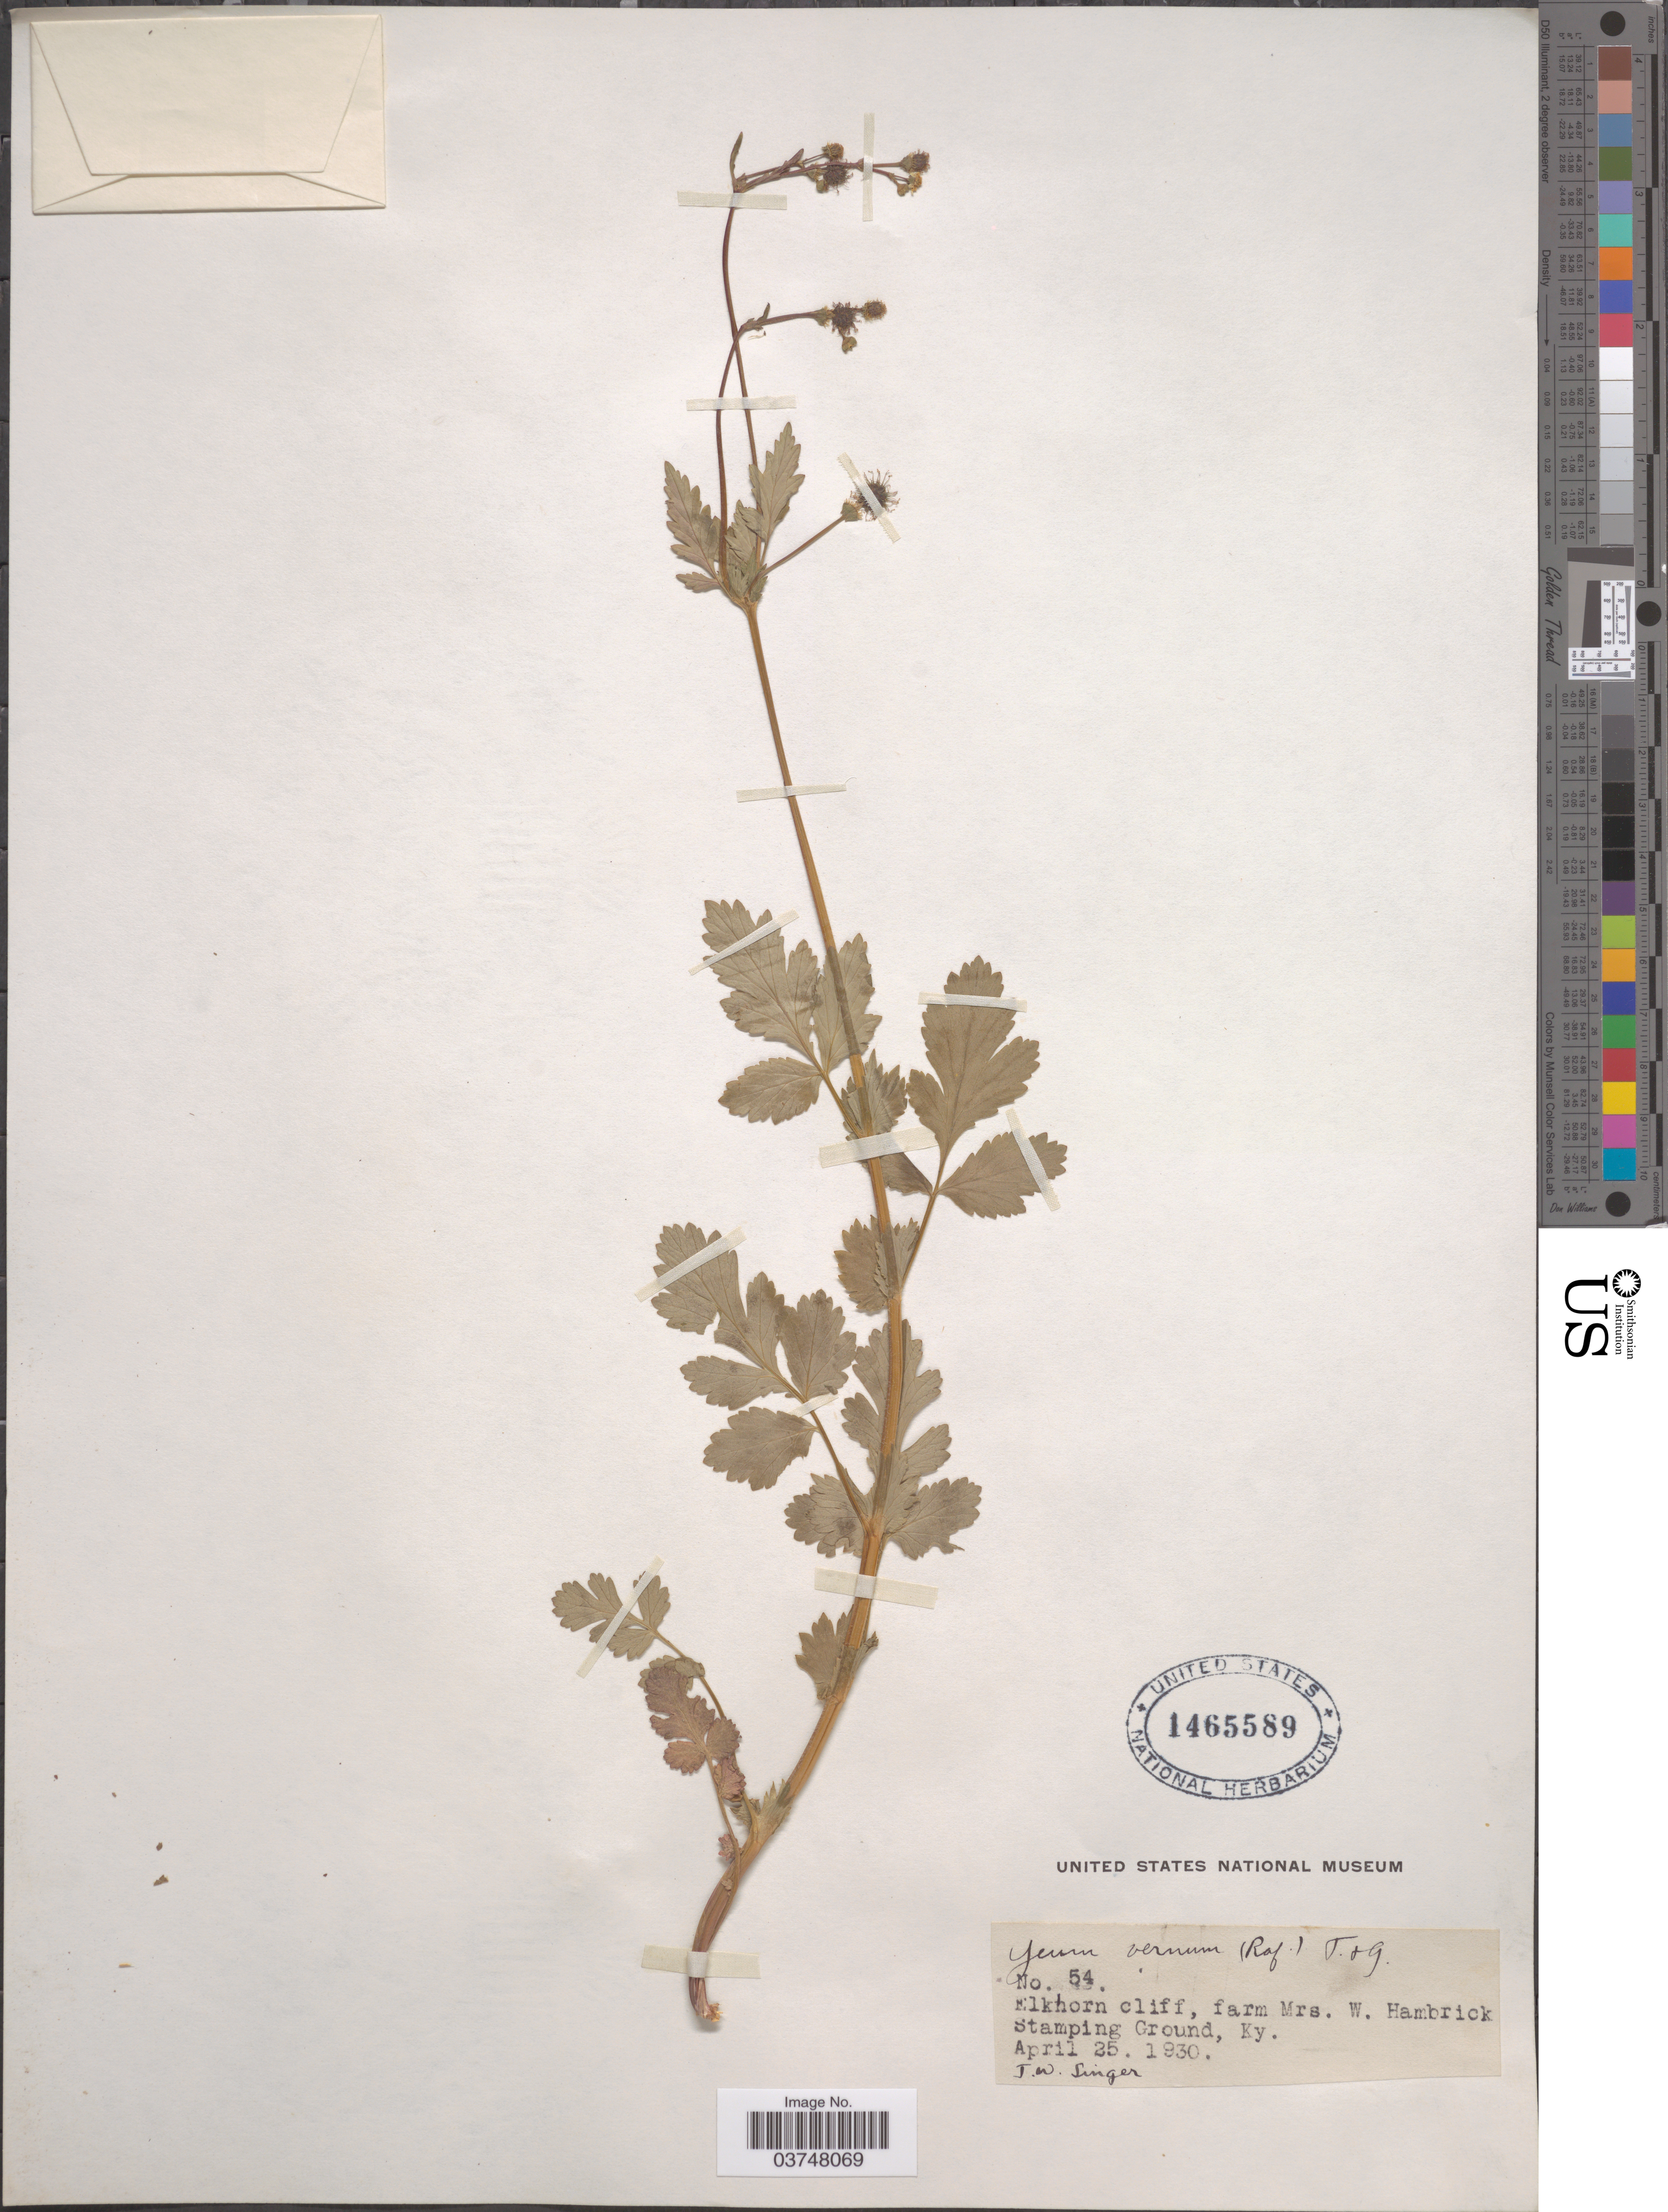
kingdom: Plantae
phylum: Tracheophyta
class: Magnoliopsida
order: Rosales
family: Rosaceae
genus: Geum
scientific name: Geum vernum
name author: (Raf.) Torr. & A. Gray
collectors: J. EW. Singer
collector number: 54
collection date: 1930-04-25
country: United States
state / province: Kentucky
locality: Elkhorn cliff, farm Mrs. W. Hambrick. Stamping Ground.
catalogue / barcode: US 1465589